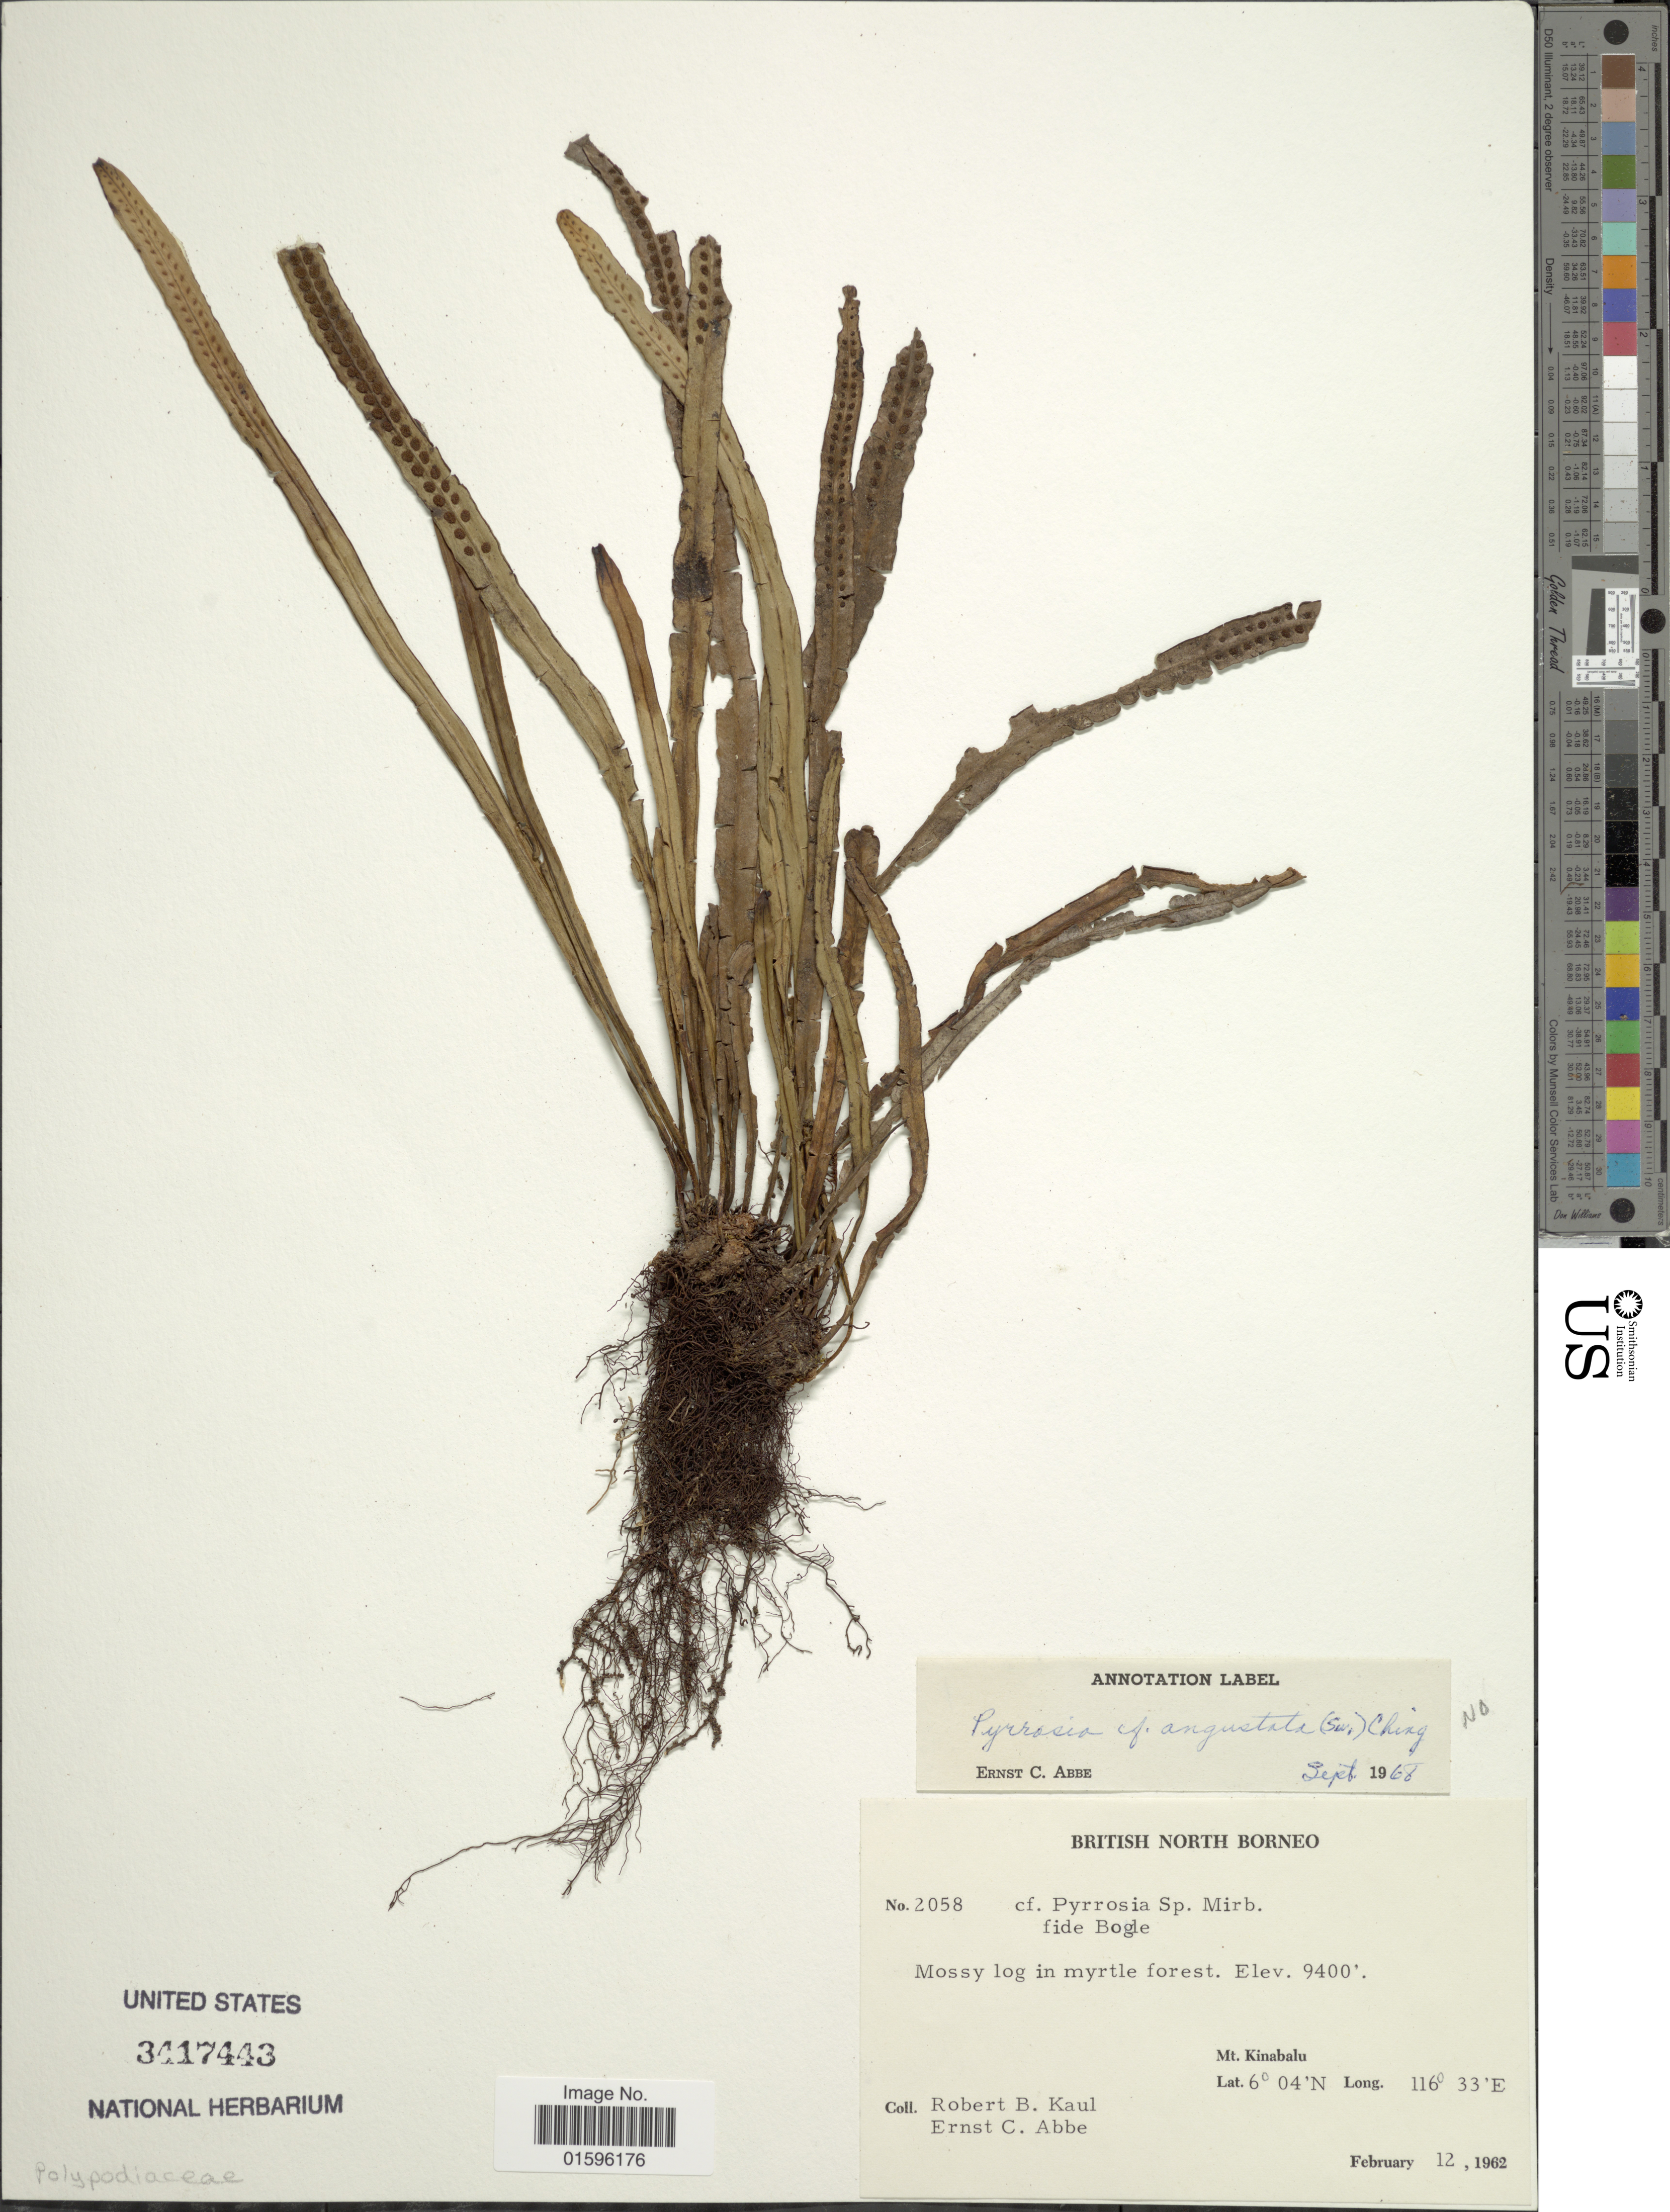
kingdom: Plantae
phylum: Tracheophyta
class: Polypodiopsida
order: Polypodiales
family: Polypodiaceae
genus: Polypodium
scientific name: Polypodium sp.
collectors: R. Kaul & E. C. Abbe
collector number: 2058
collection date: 1962-02-12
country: Malaysia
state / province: Sabah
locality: British North Borneo, Mt. Kinabalu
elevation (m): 2865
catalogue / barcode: US 3417443